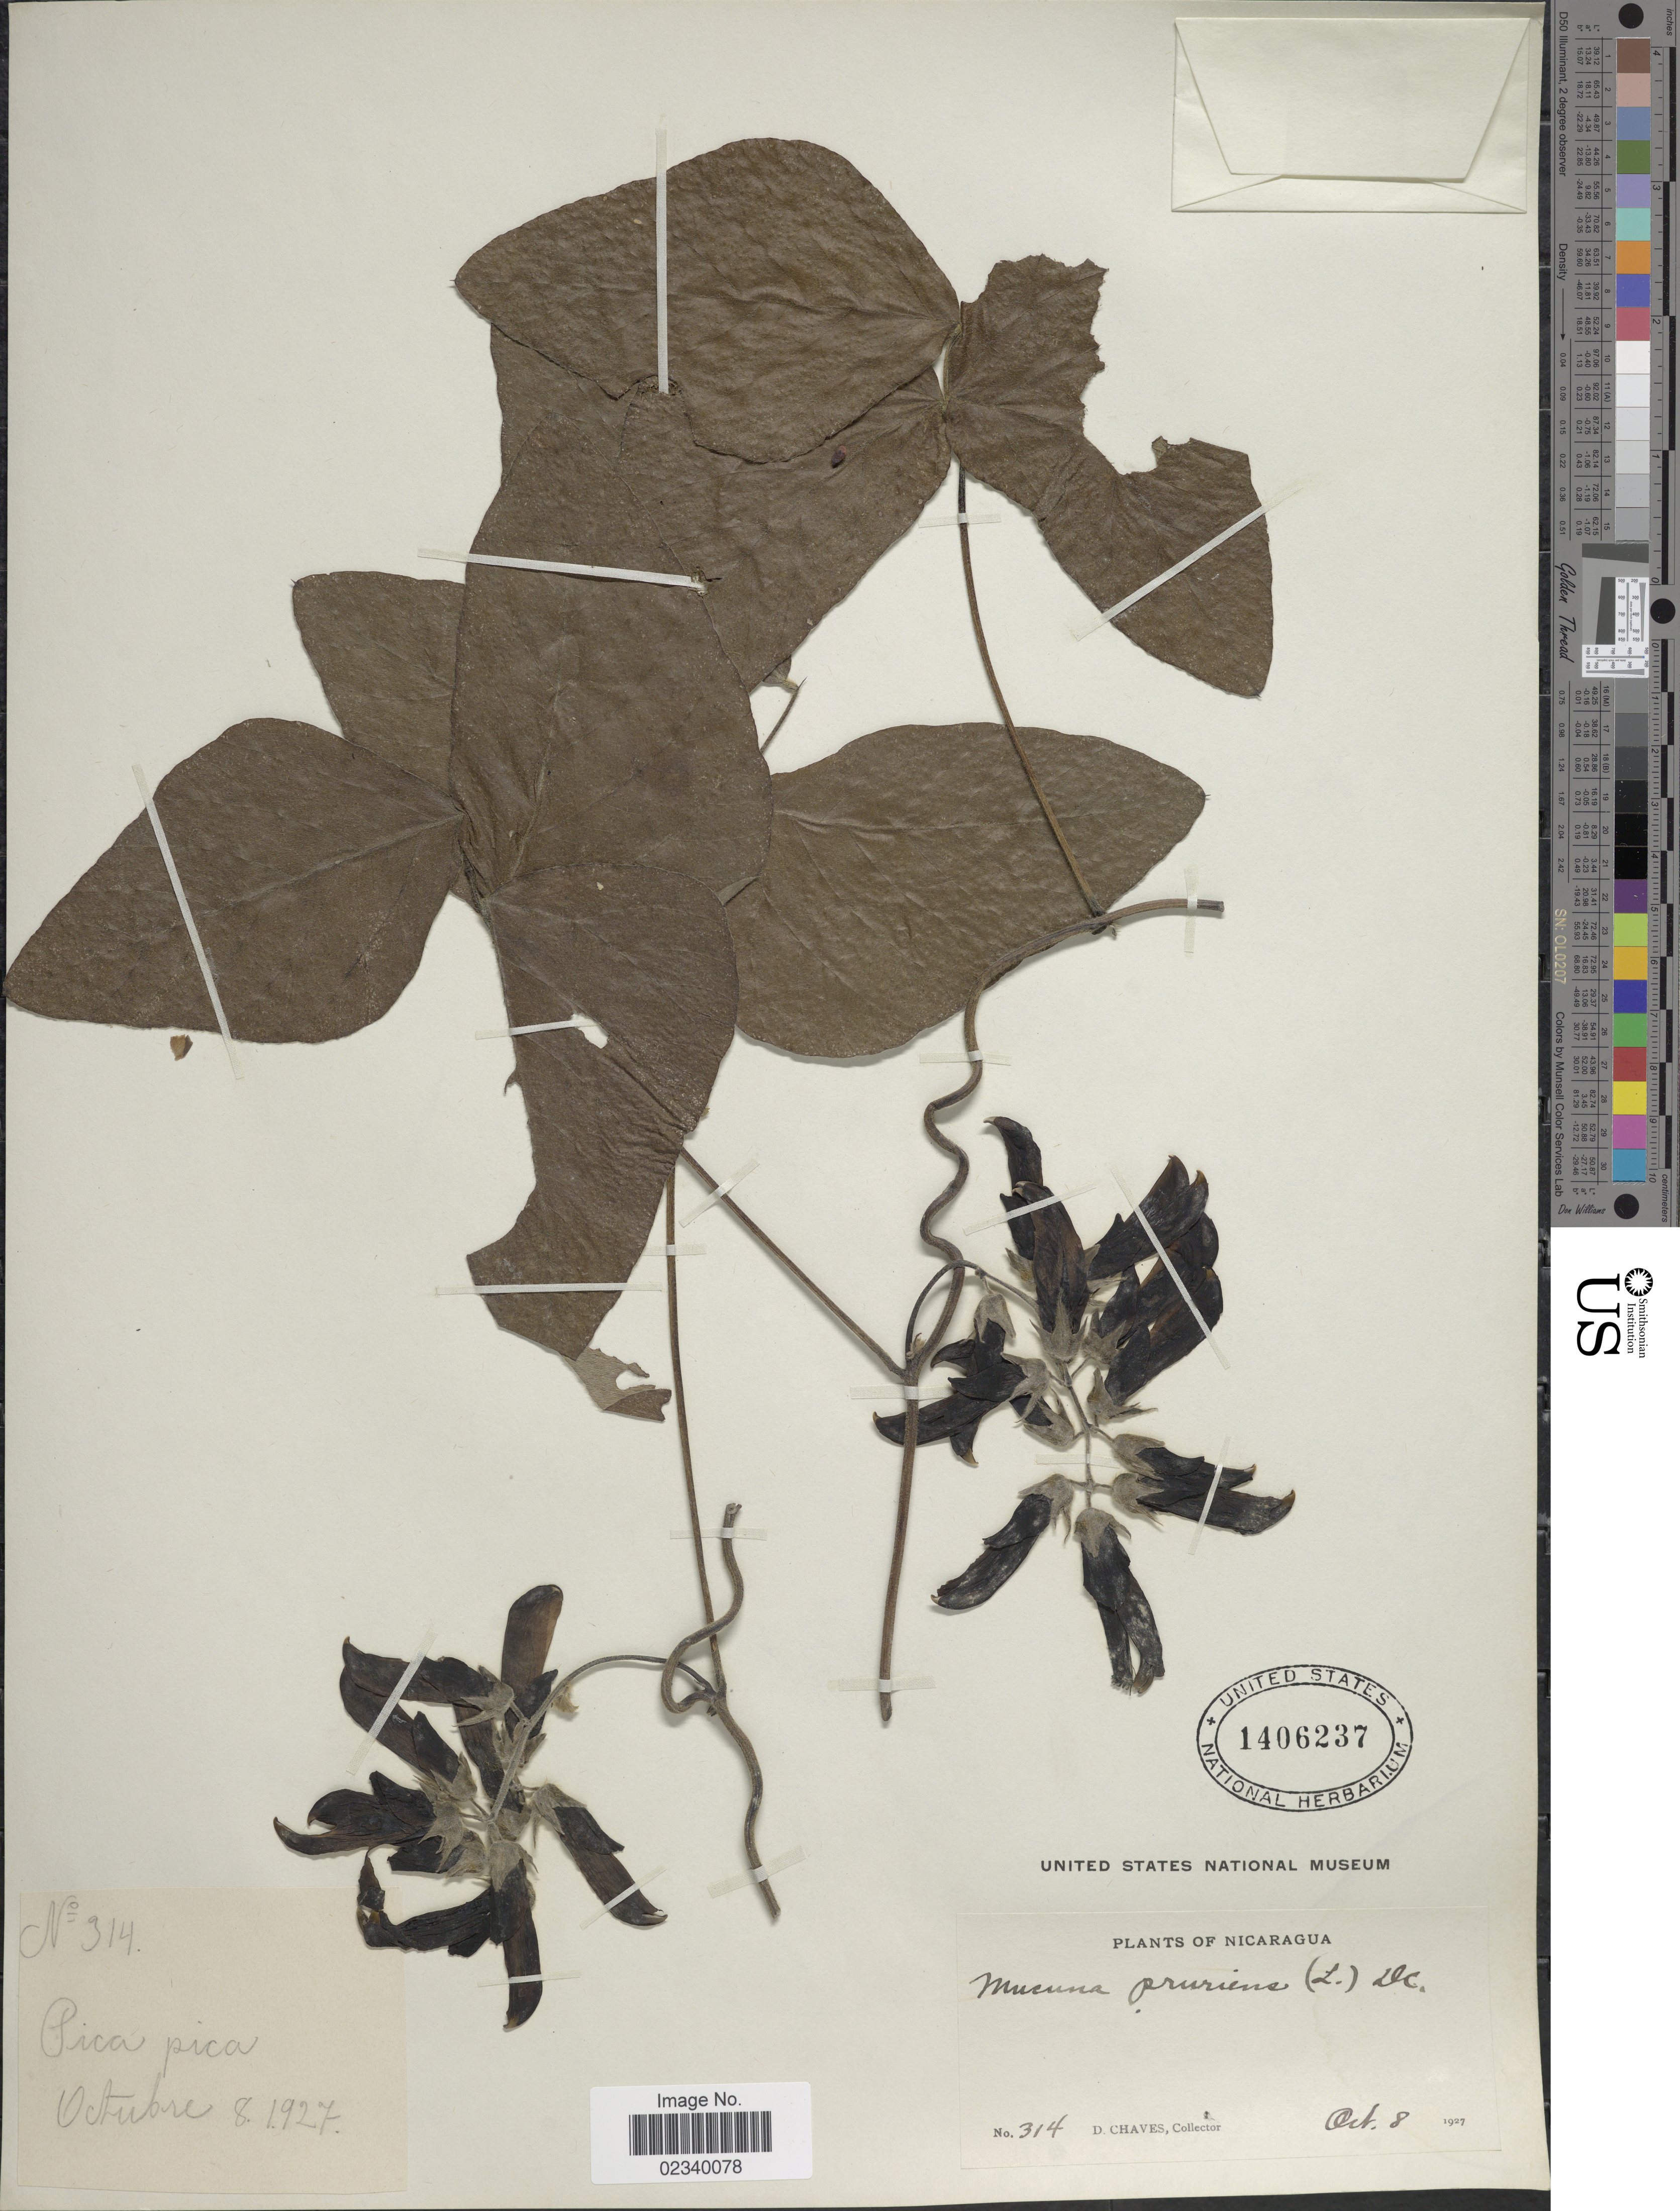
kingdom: Plantae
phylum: Tracheophyta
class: Magnoliopsida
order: Fabales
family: Fabaceae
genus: Mucuna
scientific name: Mucuna pruriens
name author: (L.) DC.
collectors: D. Chaves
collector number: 314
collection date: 1927-10-08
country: Nicaragua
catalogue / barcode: US 1406237